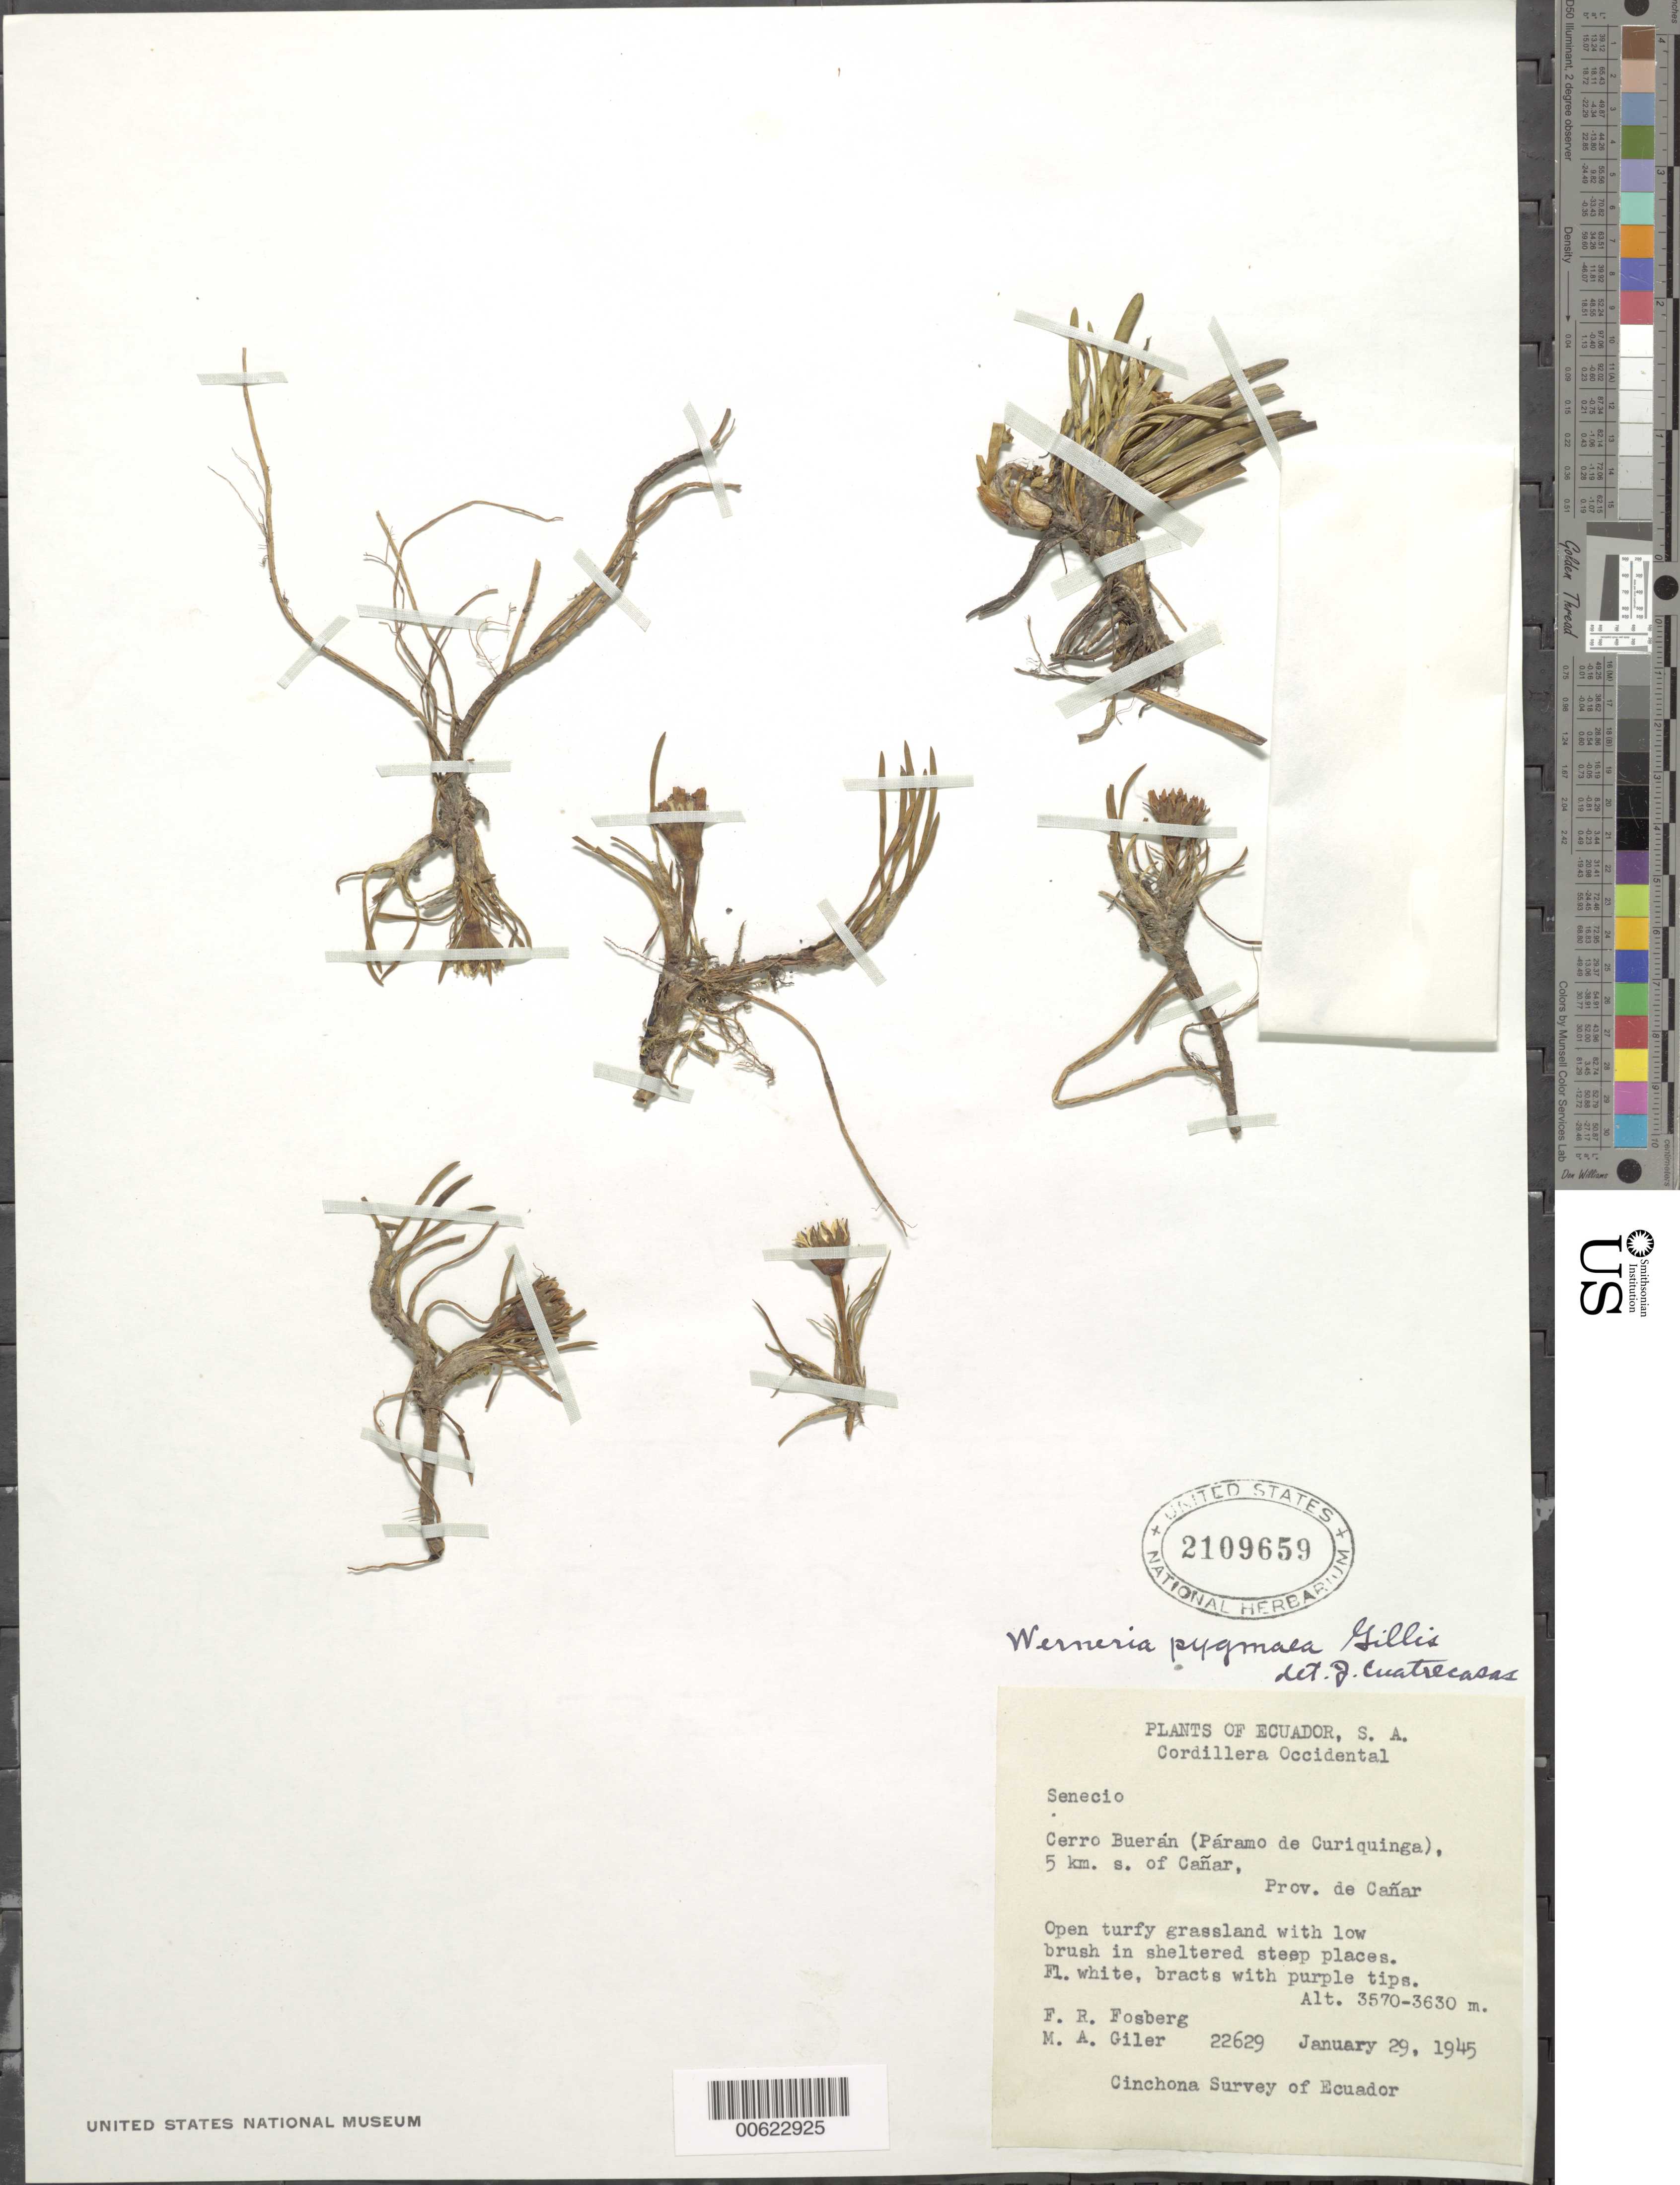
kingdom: Plantae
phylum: Tracheophyta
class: Magnoliopsida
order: Asterales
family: Asteraceae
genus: Werneria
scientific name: Werneria pygmaea complex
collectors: F. R. Fosberg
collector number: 22629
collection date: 1945-01-29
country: Ecuador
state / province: Cañar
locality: Cerro Bueran; Paramo de Curiquinga, 5 km south of Canar.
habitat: Sheltered steep places of paramo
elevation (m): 3600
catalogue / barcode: US 2109659